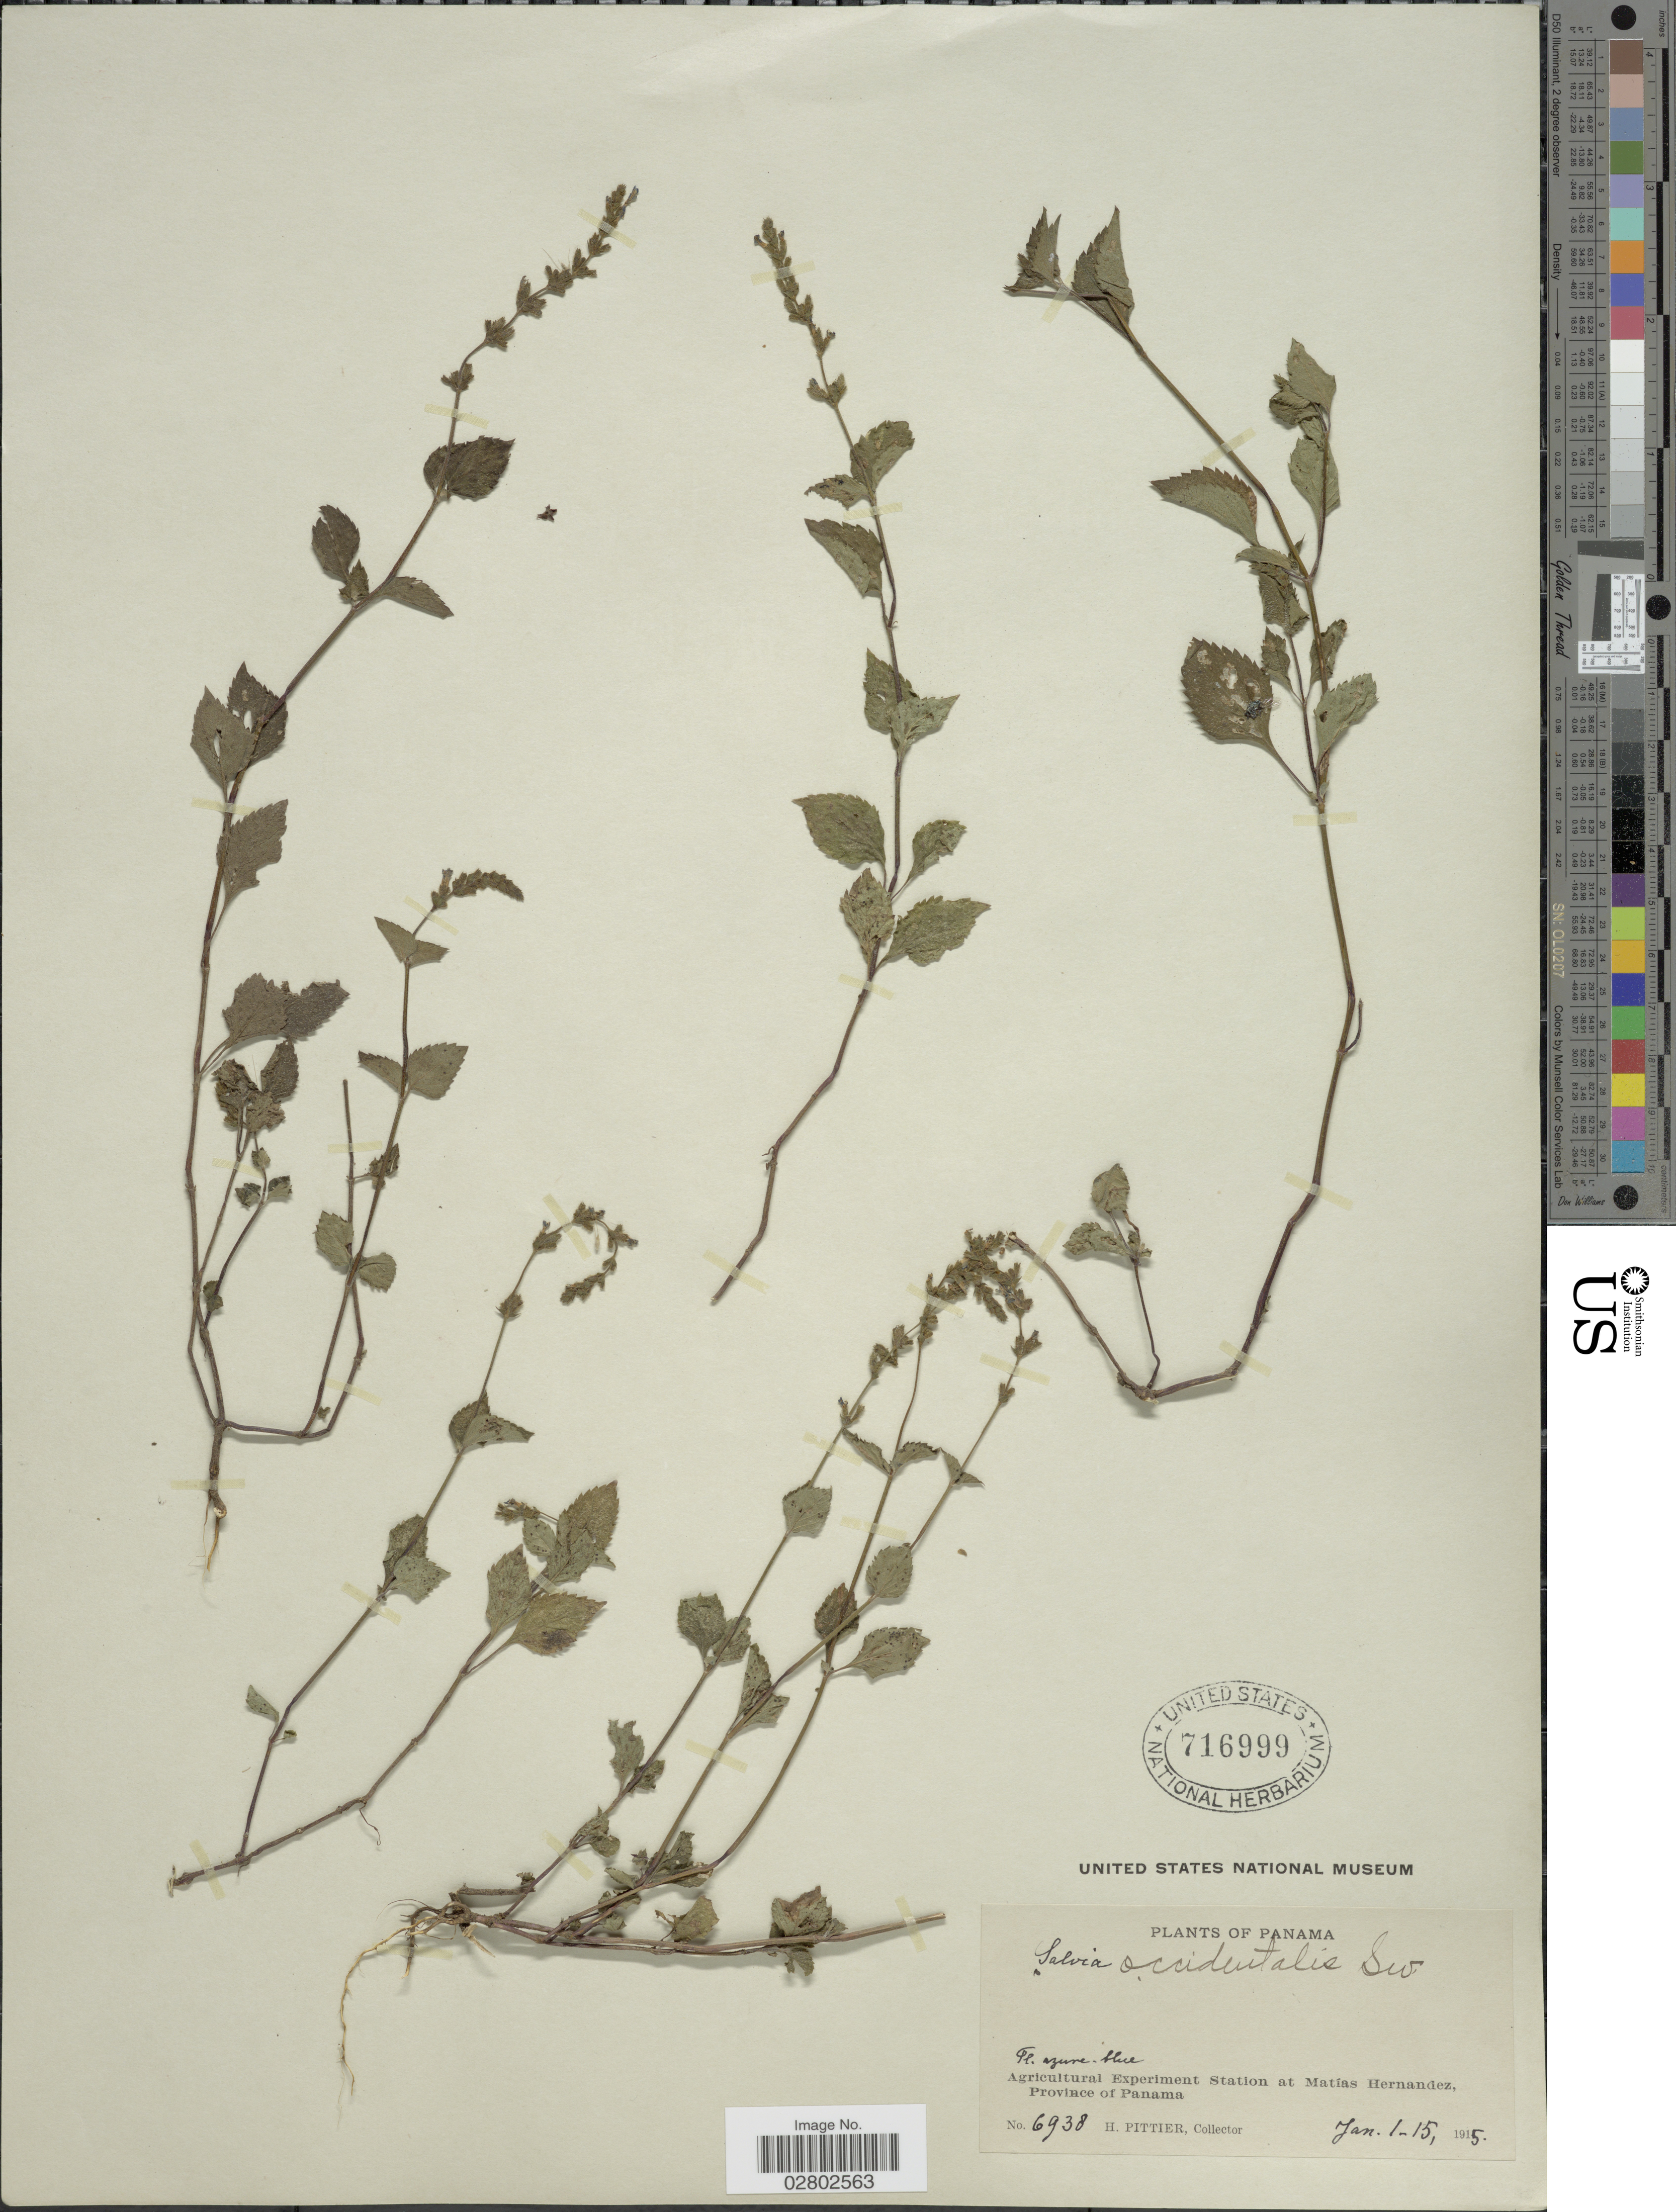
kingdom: Plantae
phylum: Tracheophyta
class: Magnoliopsida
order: Lamiales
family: Lamiaceae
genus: Salvia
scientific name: Salvia occidentalis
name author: Sw.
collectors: H. F. Pittier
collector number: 6938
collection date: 1915-01-01/1915-01-15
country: Panama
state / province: Panamá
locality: Agricultural Experiment Station at Matías Hernandez, Province of Panama.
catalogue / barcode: US 716999